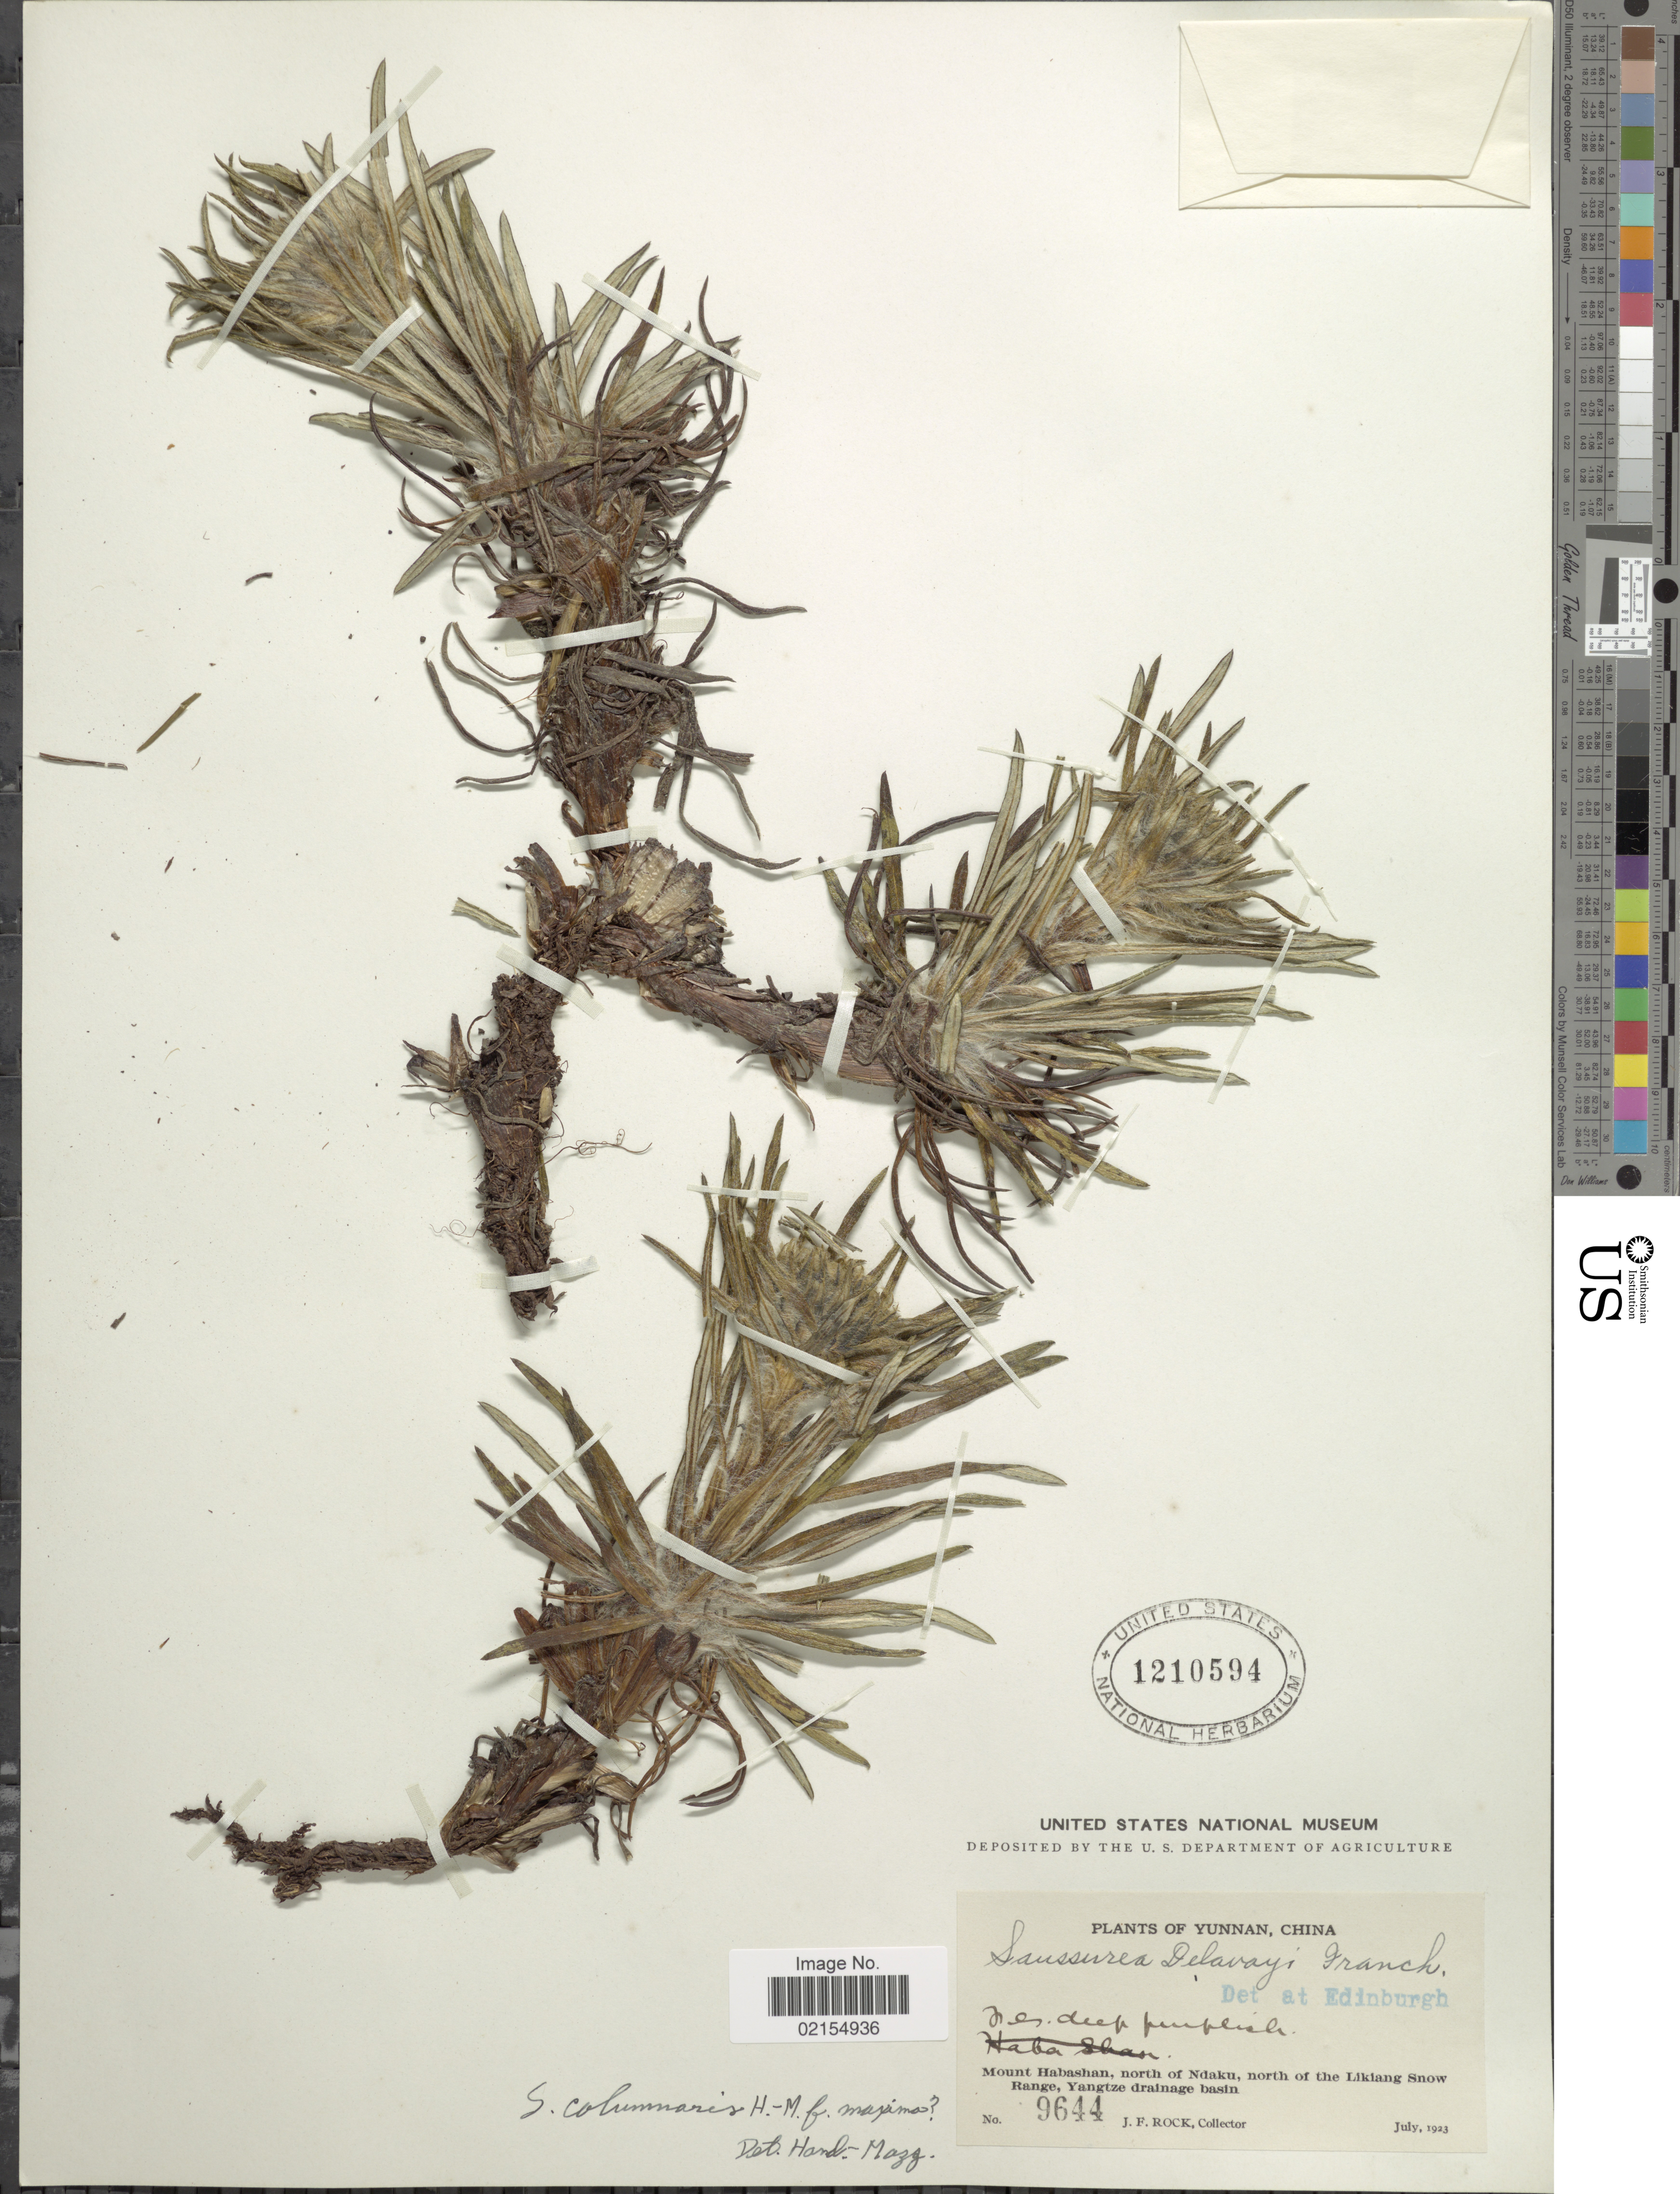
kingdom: Plantae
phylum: Tracheophyta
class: Magnoliopsida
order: Asterales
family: Asteraceae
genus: Saussurea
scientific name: Saussurea columnaris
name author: Hand.-Mazz.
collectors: J. Rock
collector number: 9644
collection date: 1923-07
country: China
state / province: Yunnan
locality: Yunnan, China, Mount Habashan, north of Ndaku, north of the Likiang Snow Range, Yangtze drainage basin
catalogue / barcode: US 1210594